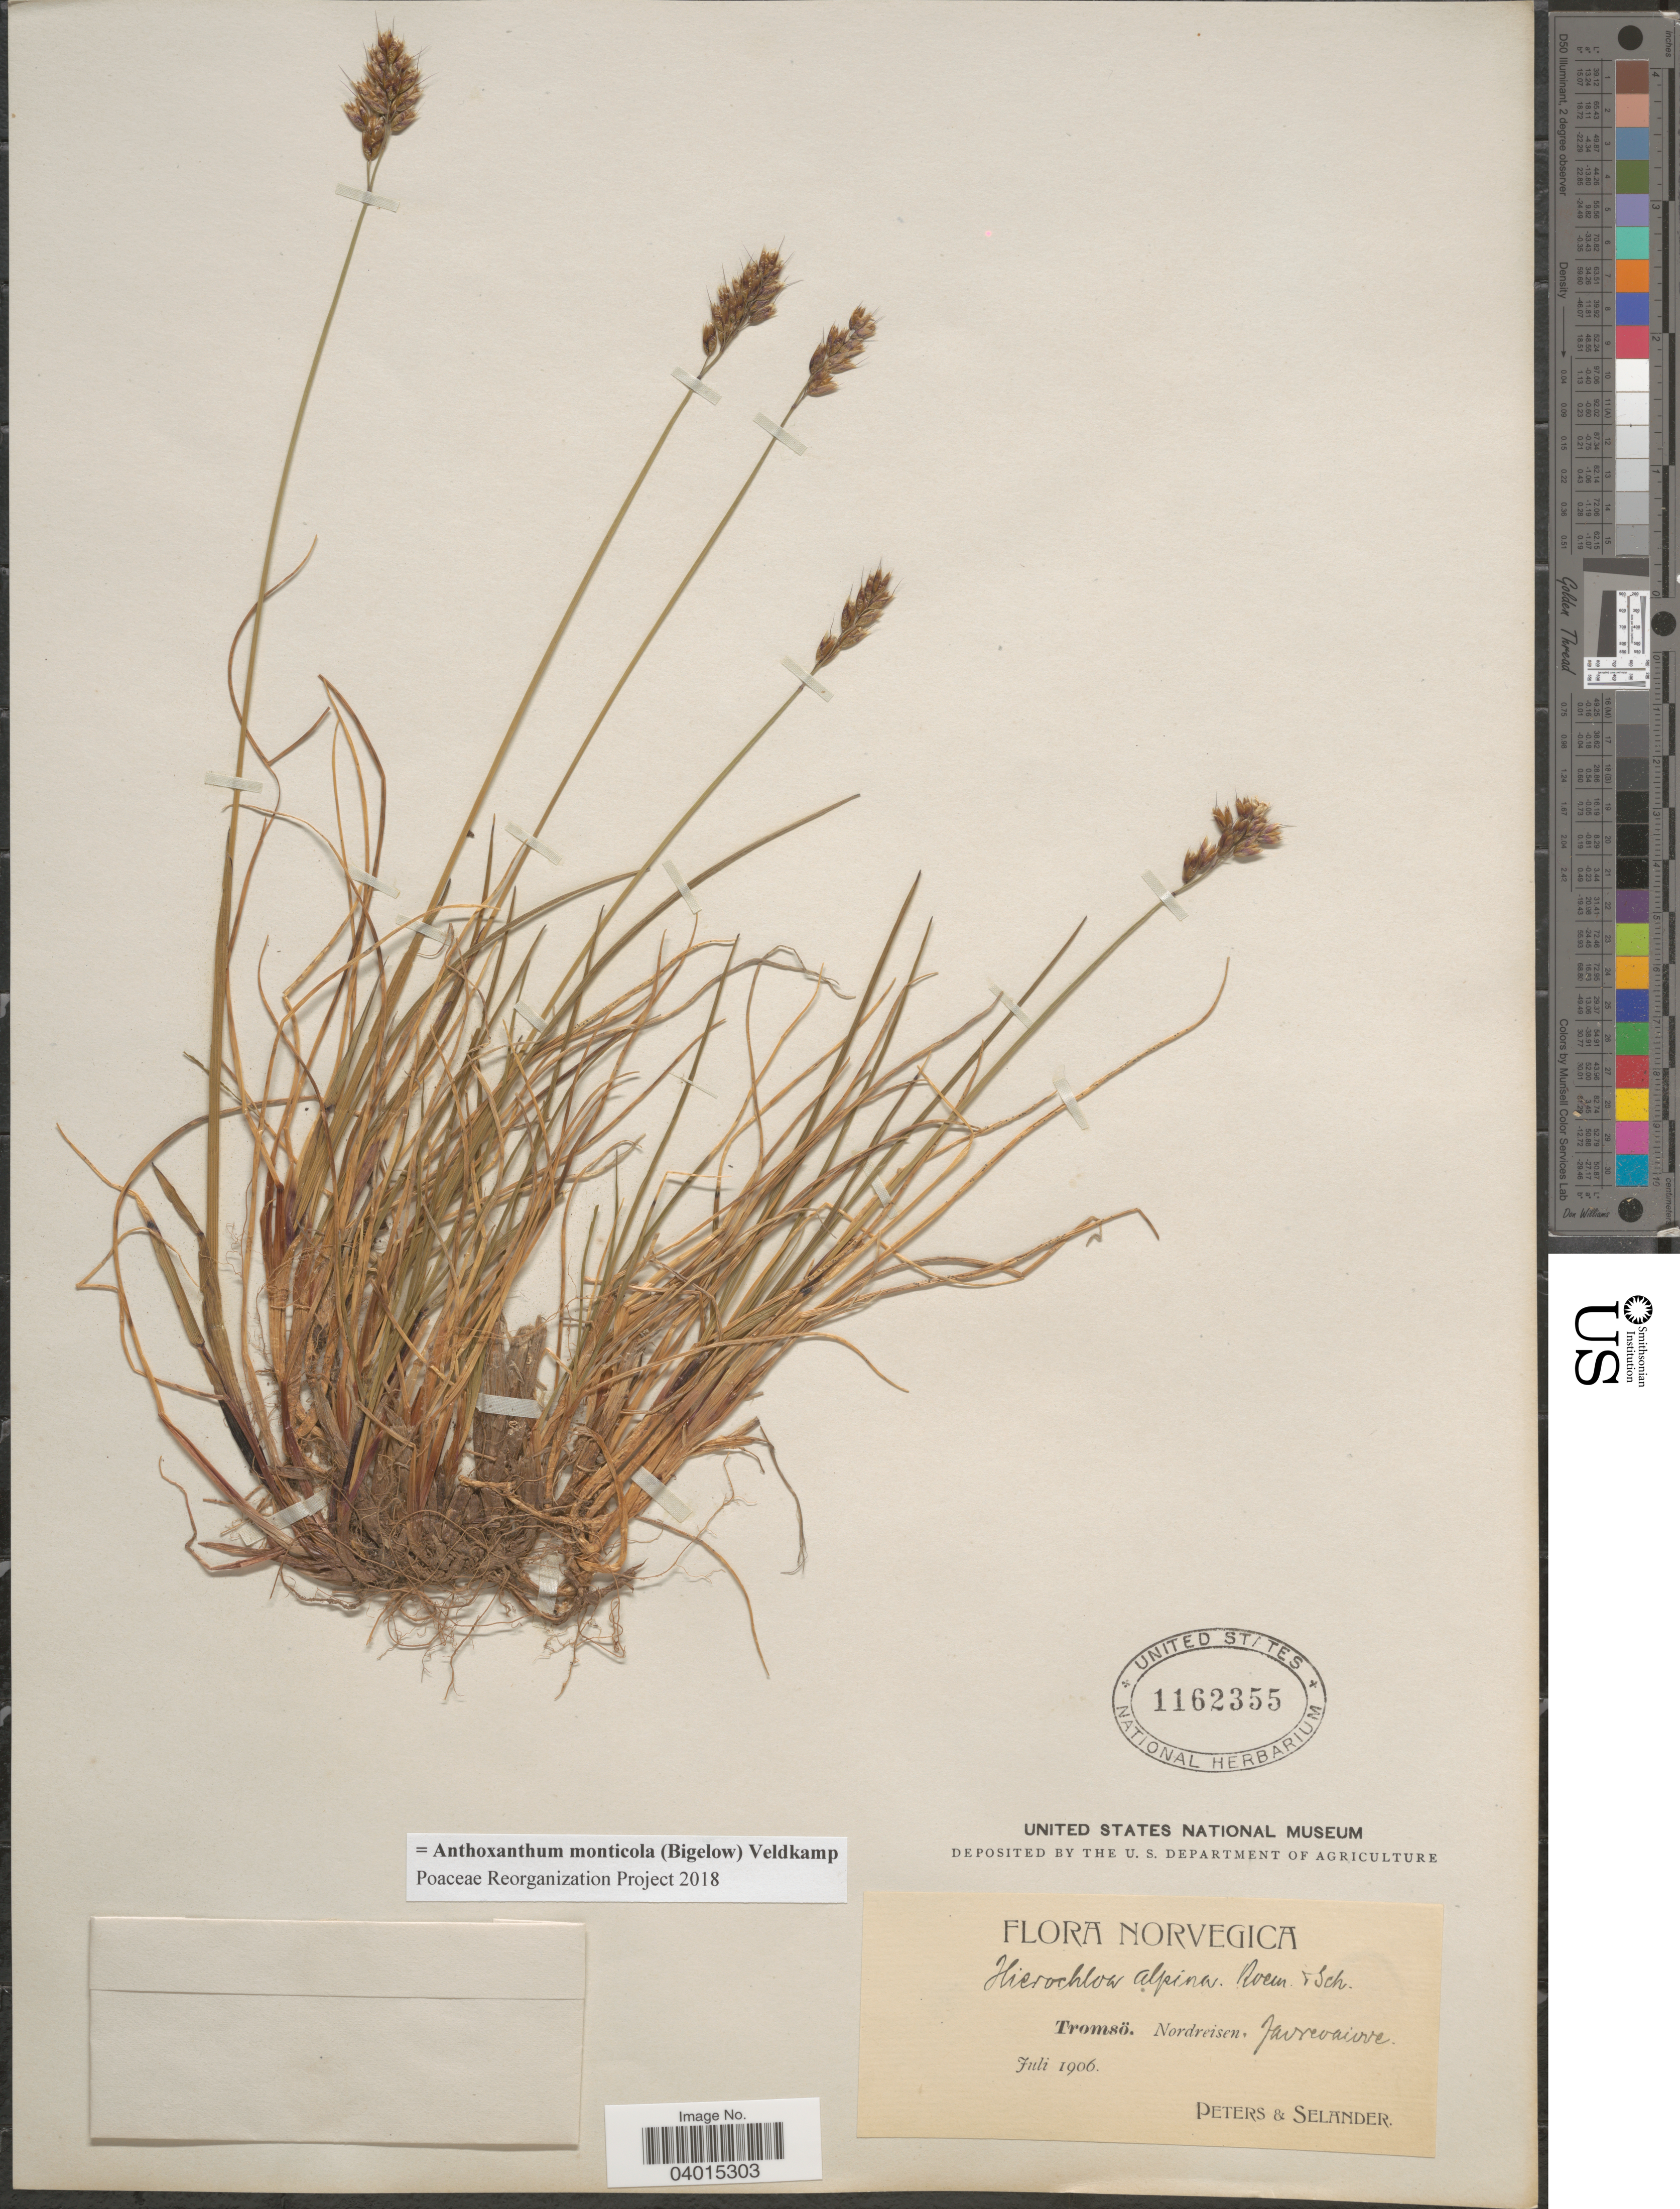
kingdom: Plantae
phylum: Tracheophyta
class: Liliopsida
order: Poales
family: Poaceae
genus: Anthoxanthum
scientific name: Anthoxanthum monticola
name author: (Bigelow) Veldkamp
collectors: -. Peters & Selander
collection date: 1906-07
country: Norway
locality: Norvegica. Tromsö. Nordreisen. Javroaivve.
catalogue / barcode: US 1162355